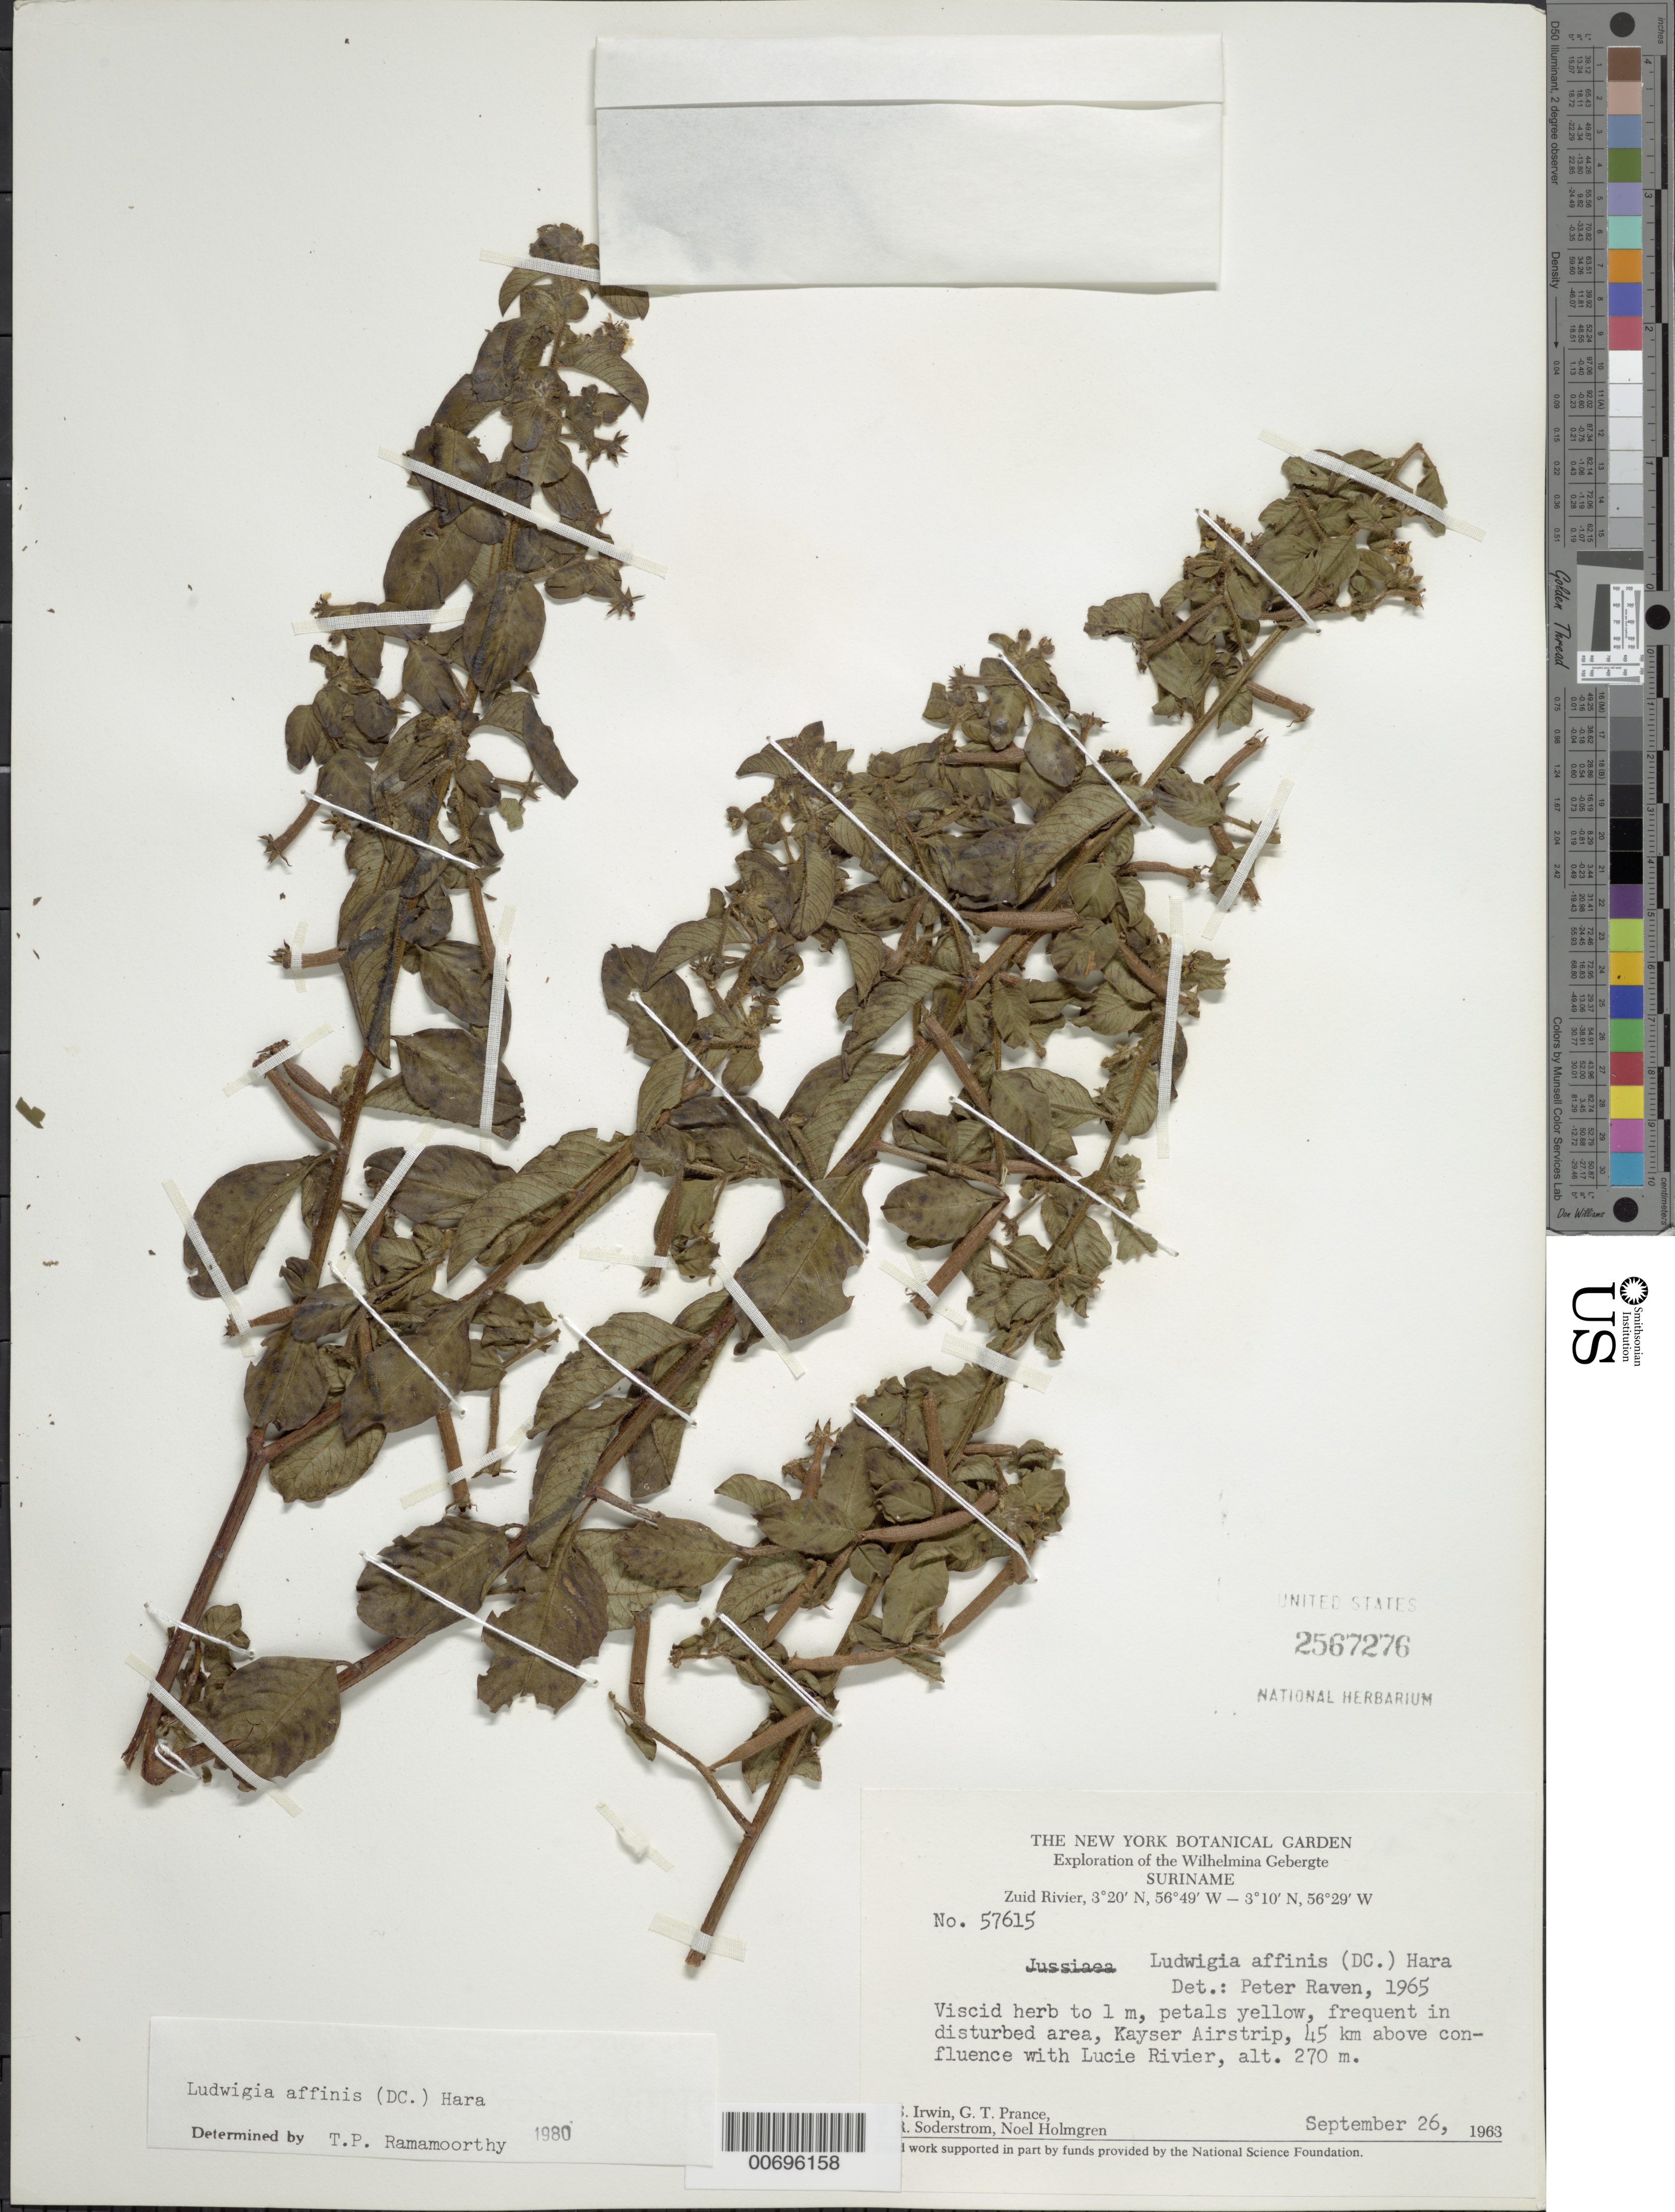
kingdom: Plantae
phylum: Tracheophyta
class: Magnoliopsida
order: Myrtales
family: Onagraceae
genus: Ludwigia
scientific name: Ludwigia affinis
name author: (DC.) H. Hara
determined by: Ramamoorthy, T. P.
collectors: H. Irwin, G. T. Prance, T. R. Soderstrom & N. H. Holmgren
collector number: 57615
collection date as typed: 26-Sep-63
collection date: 1963-09-26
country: Suriname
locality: Kayser Airstrip, Zuid R., 45 km above confl. with Lucie R., Wilhelmina Gebergte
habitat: Disturbed area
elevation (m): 270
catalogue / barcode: US 2567276